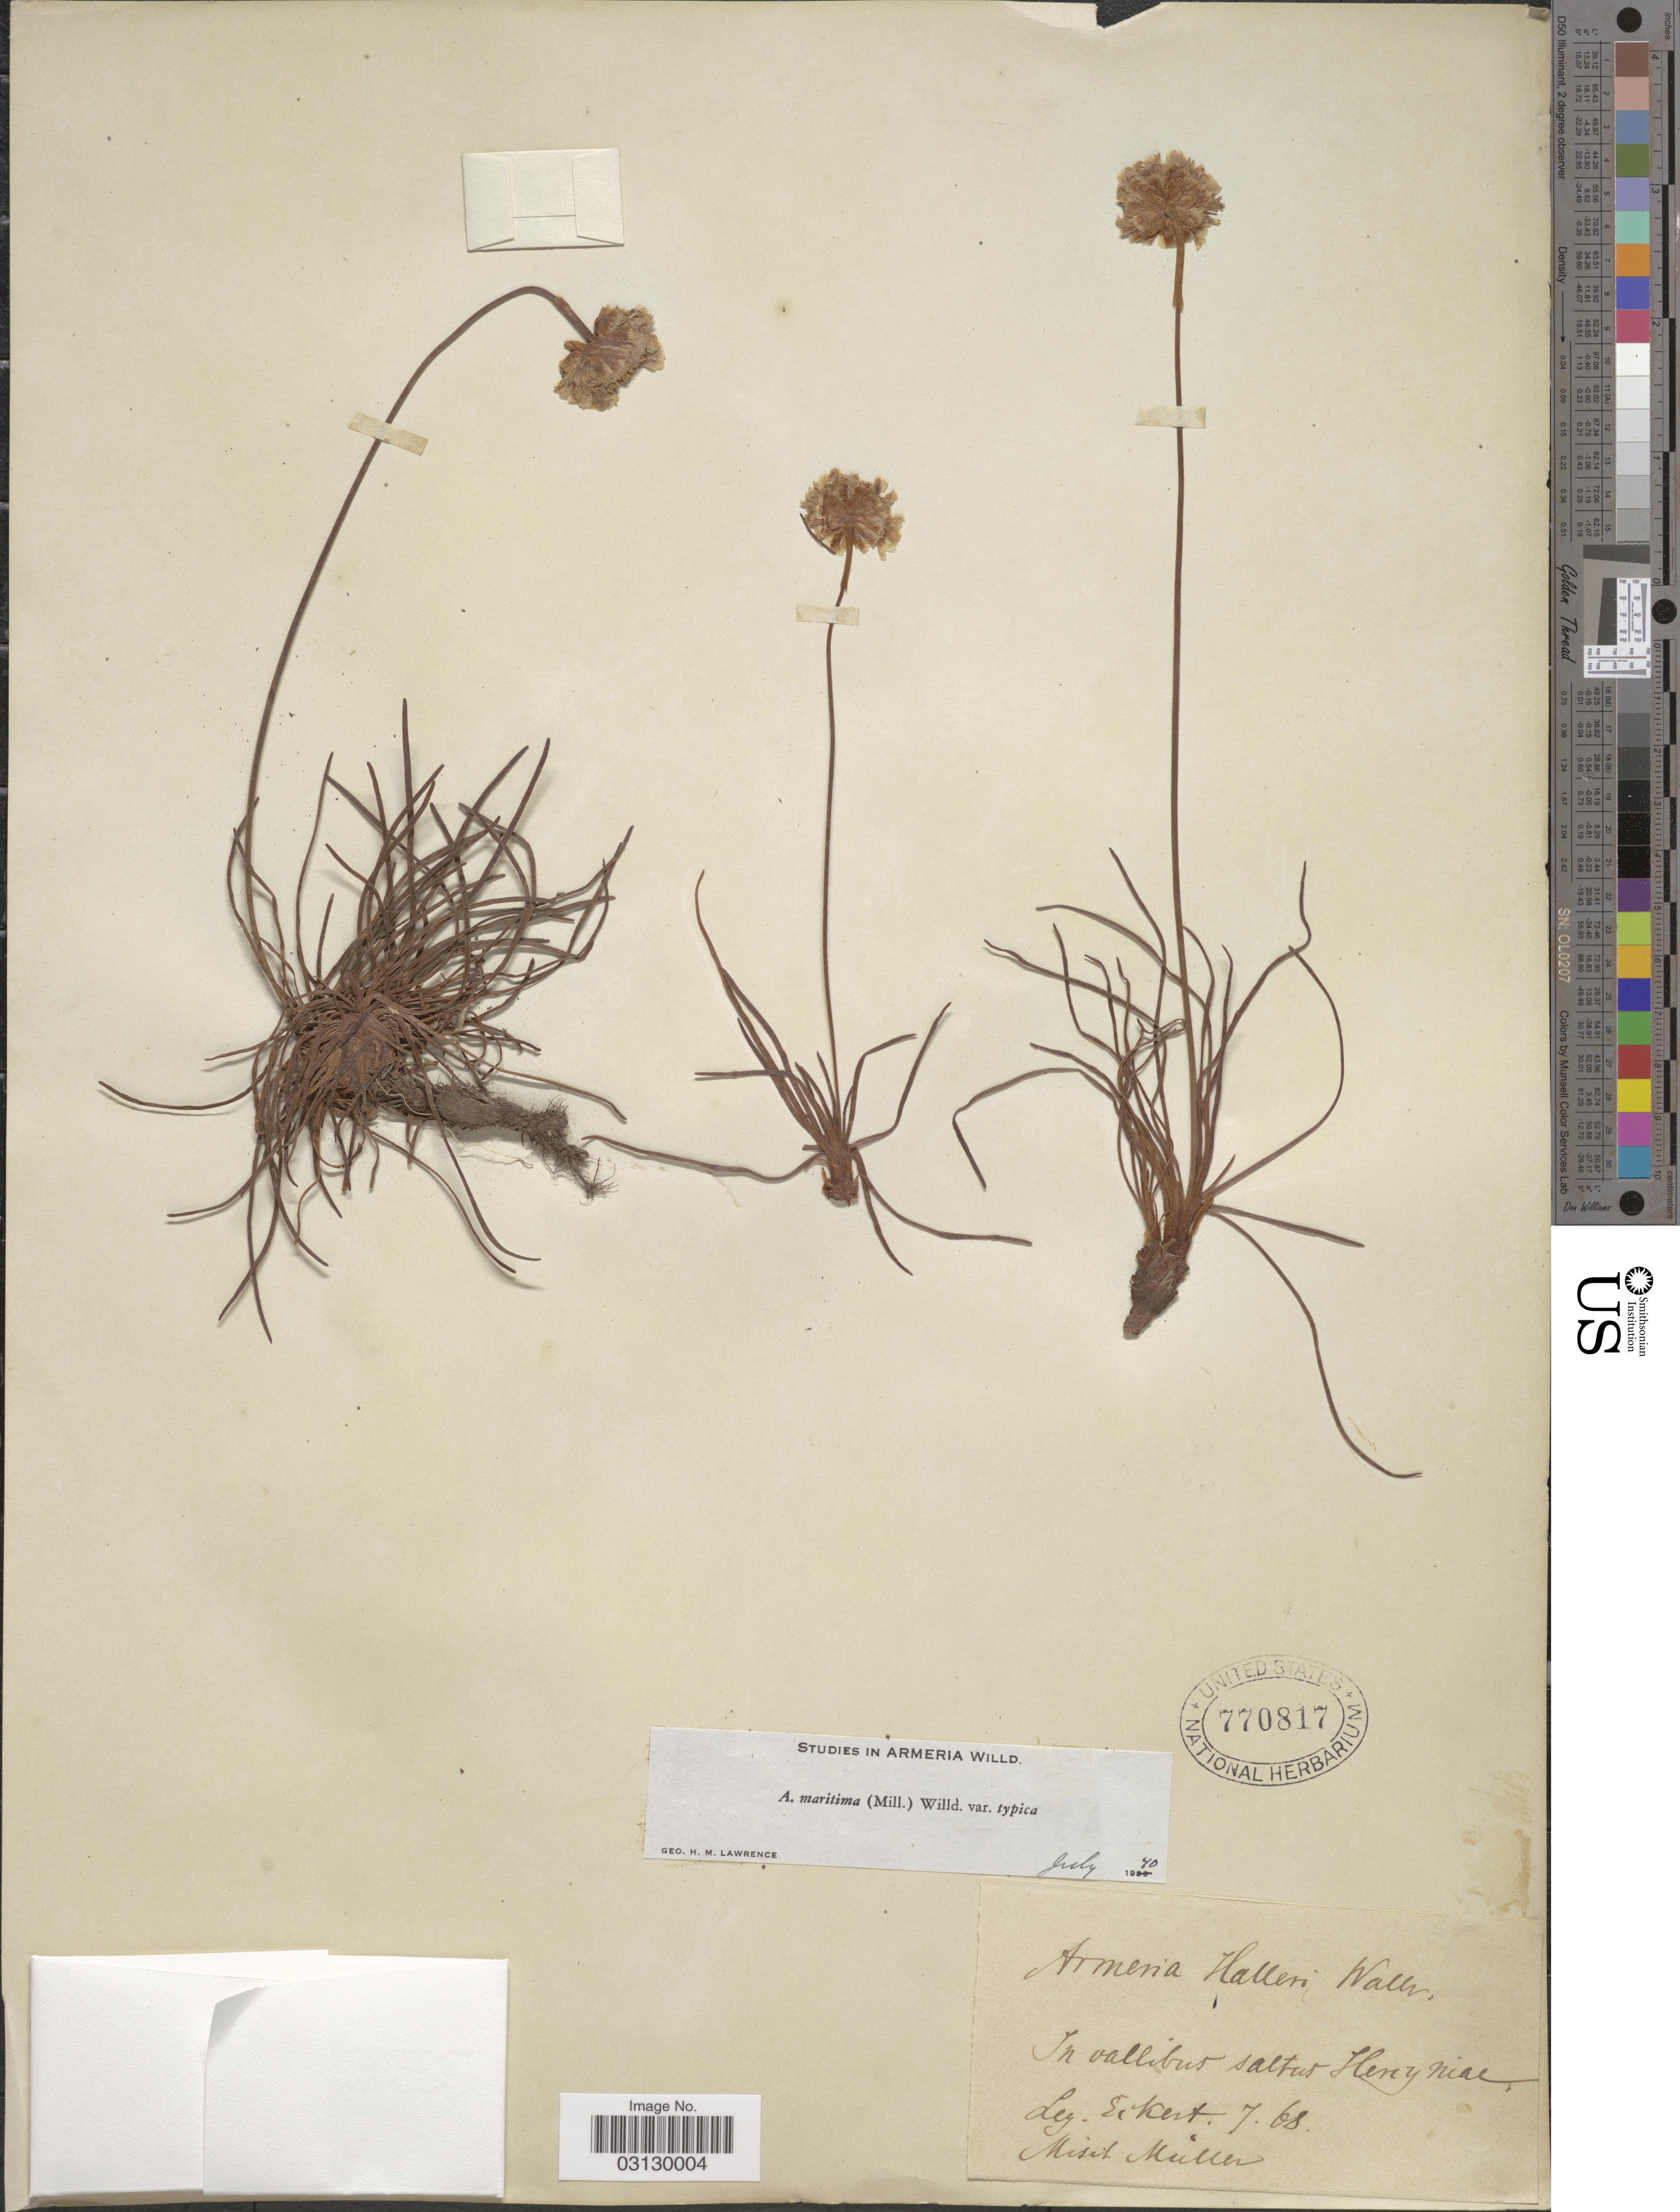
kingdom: Plantae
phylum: Tracheophyta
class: Magnoliopsida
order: Caryophyllales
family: Plumbaginaceae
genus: Armeria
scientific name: Armeria maritima subsp. maritima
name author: (Mill.) Willd.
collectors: Eckert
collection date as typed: Transcribed d/m/y: /7/68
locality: In vallibus saltus [interpreted] Henyiae [interpreted].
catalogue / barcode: US 770817